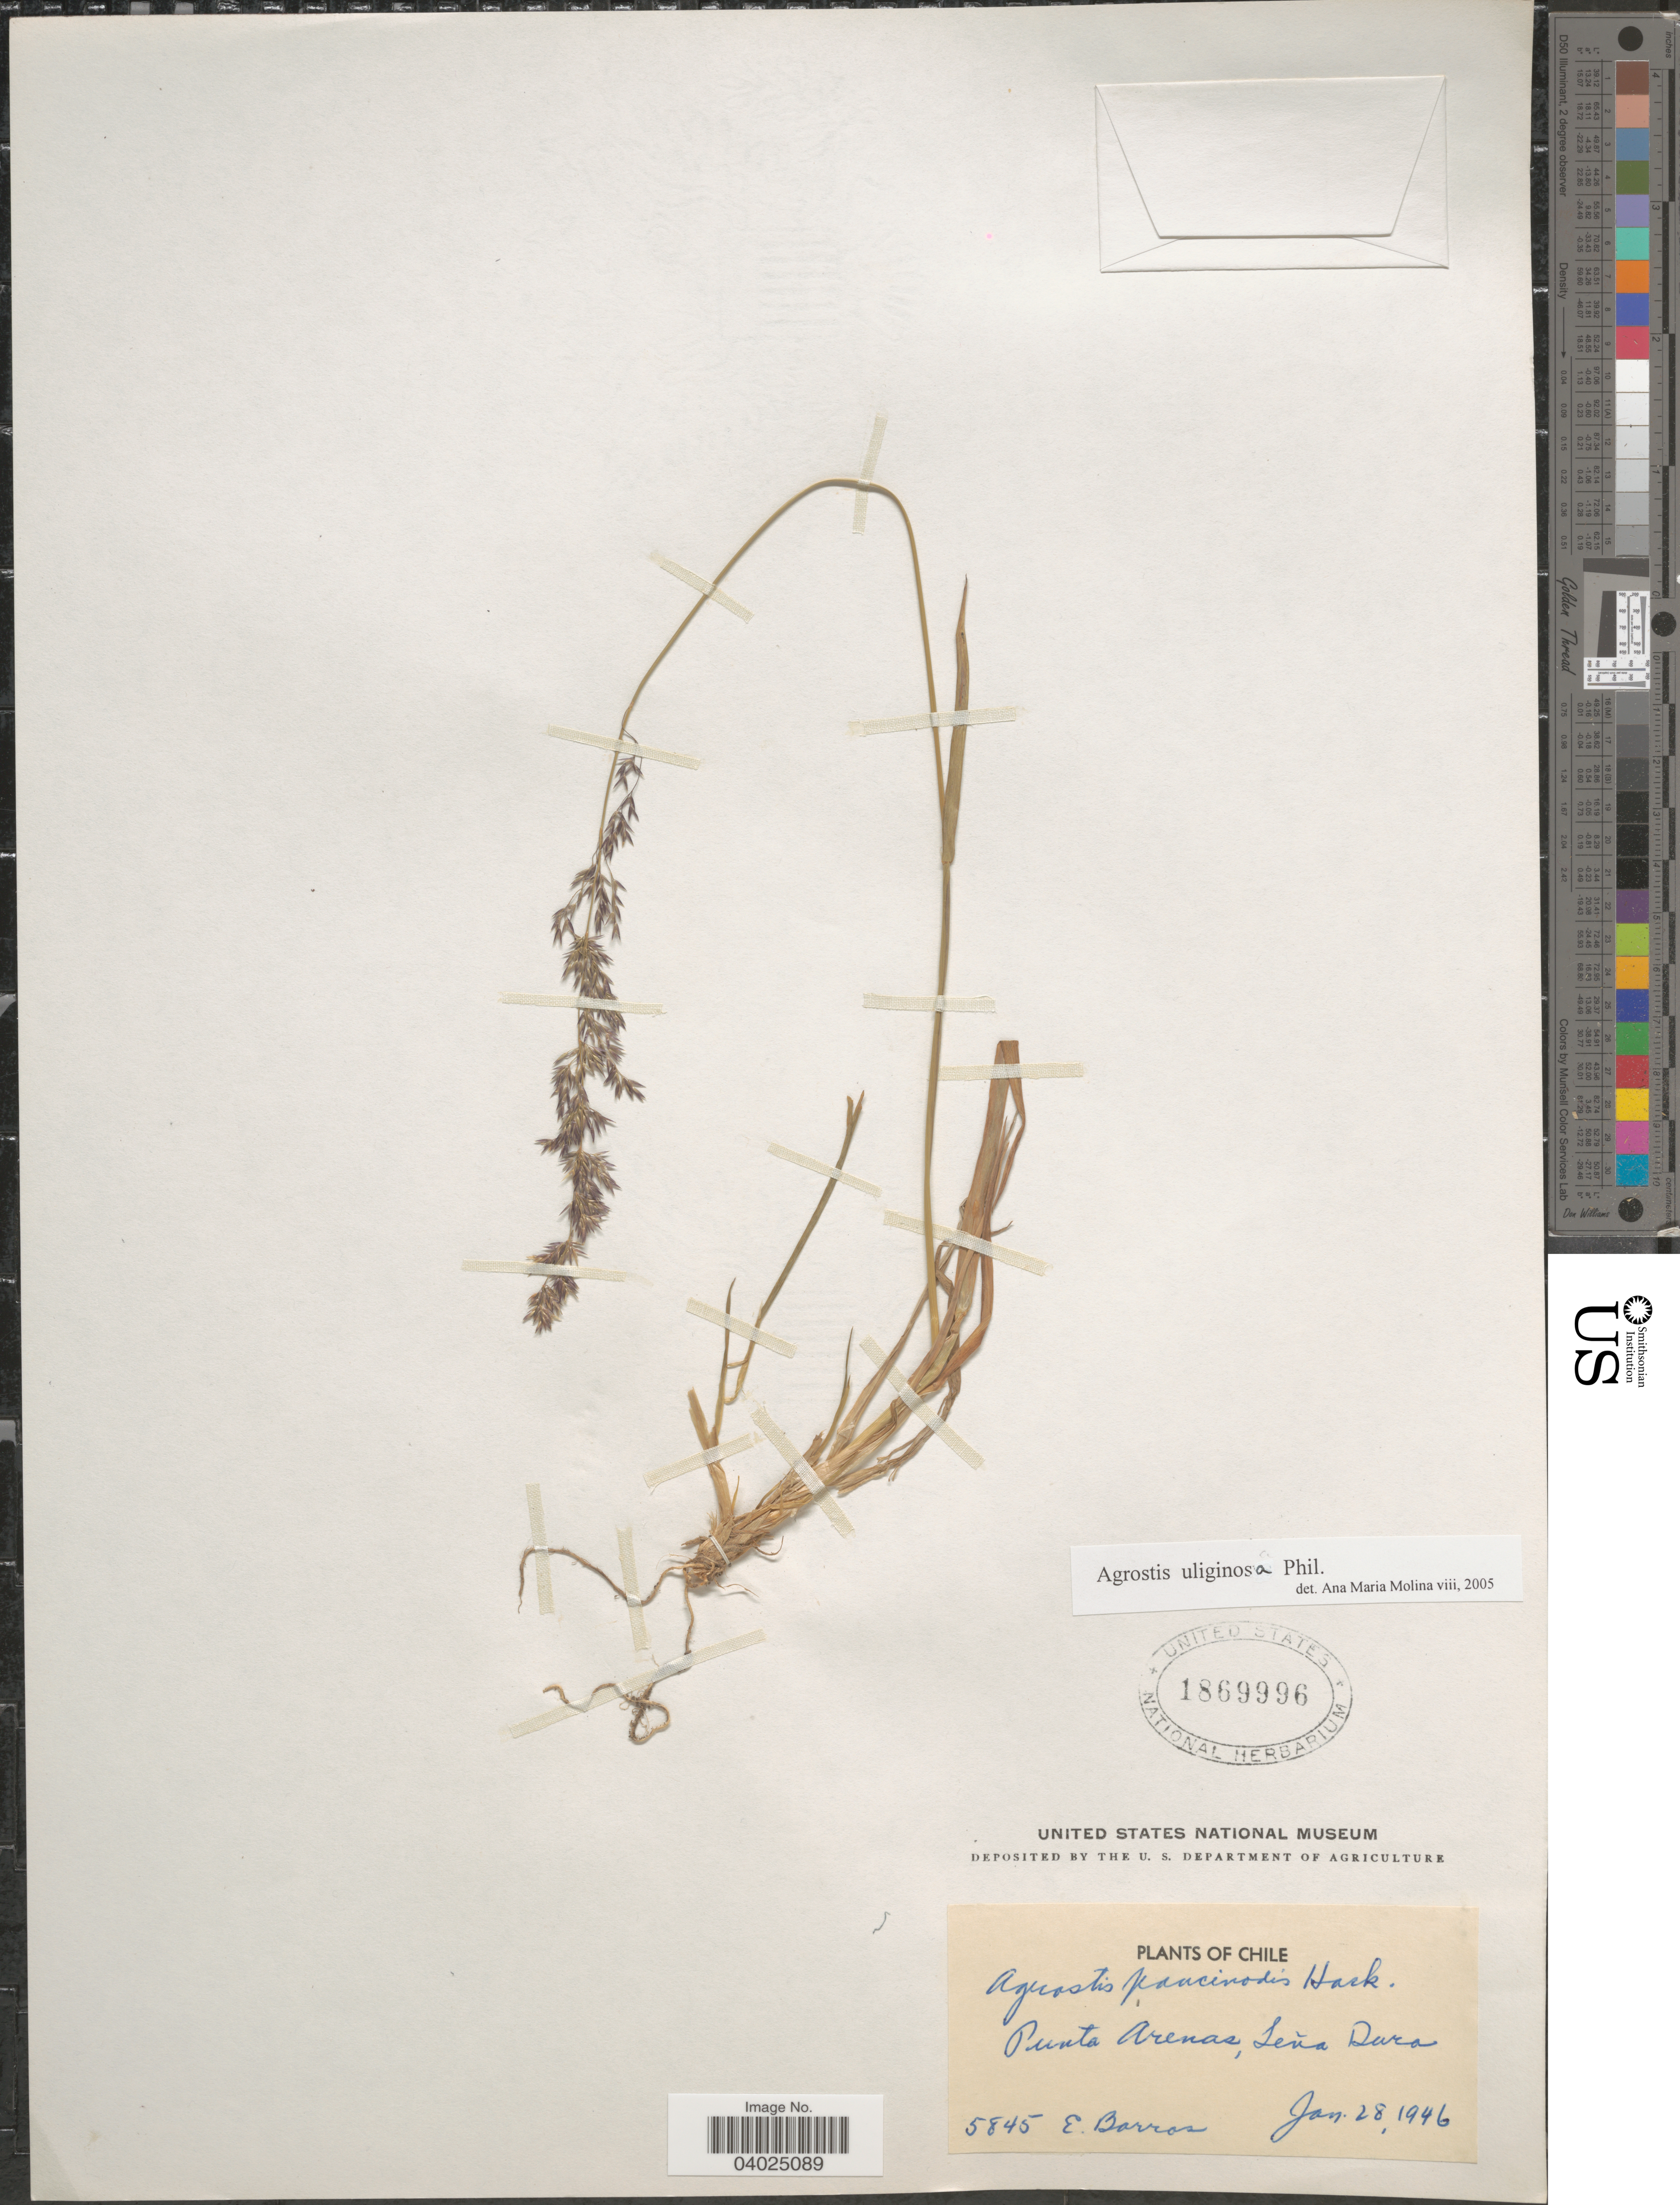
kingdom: Plantae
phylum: Tracheophyta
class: Liliopsida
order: Poales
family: Poaceae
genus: Agrostis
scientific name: Agrostis uliginosa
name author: Phil.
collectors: E. Barros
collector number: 5845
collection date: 1946-01-28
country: Chile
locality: Punta Arenas, Leña Dura.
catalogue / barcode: US 1869996